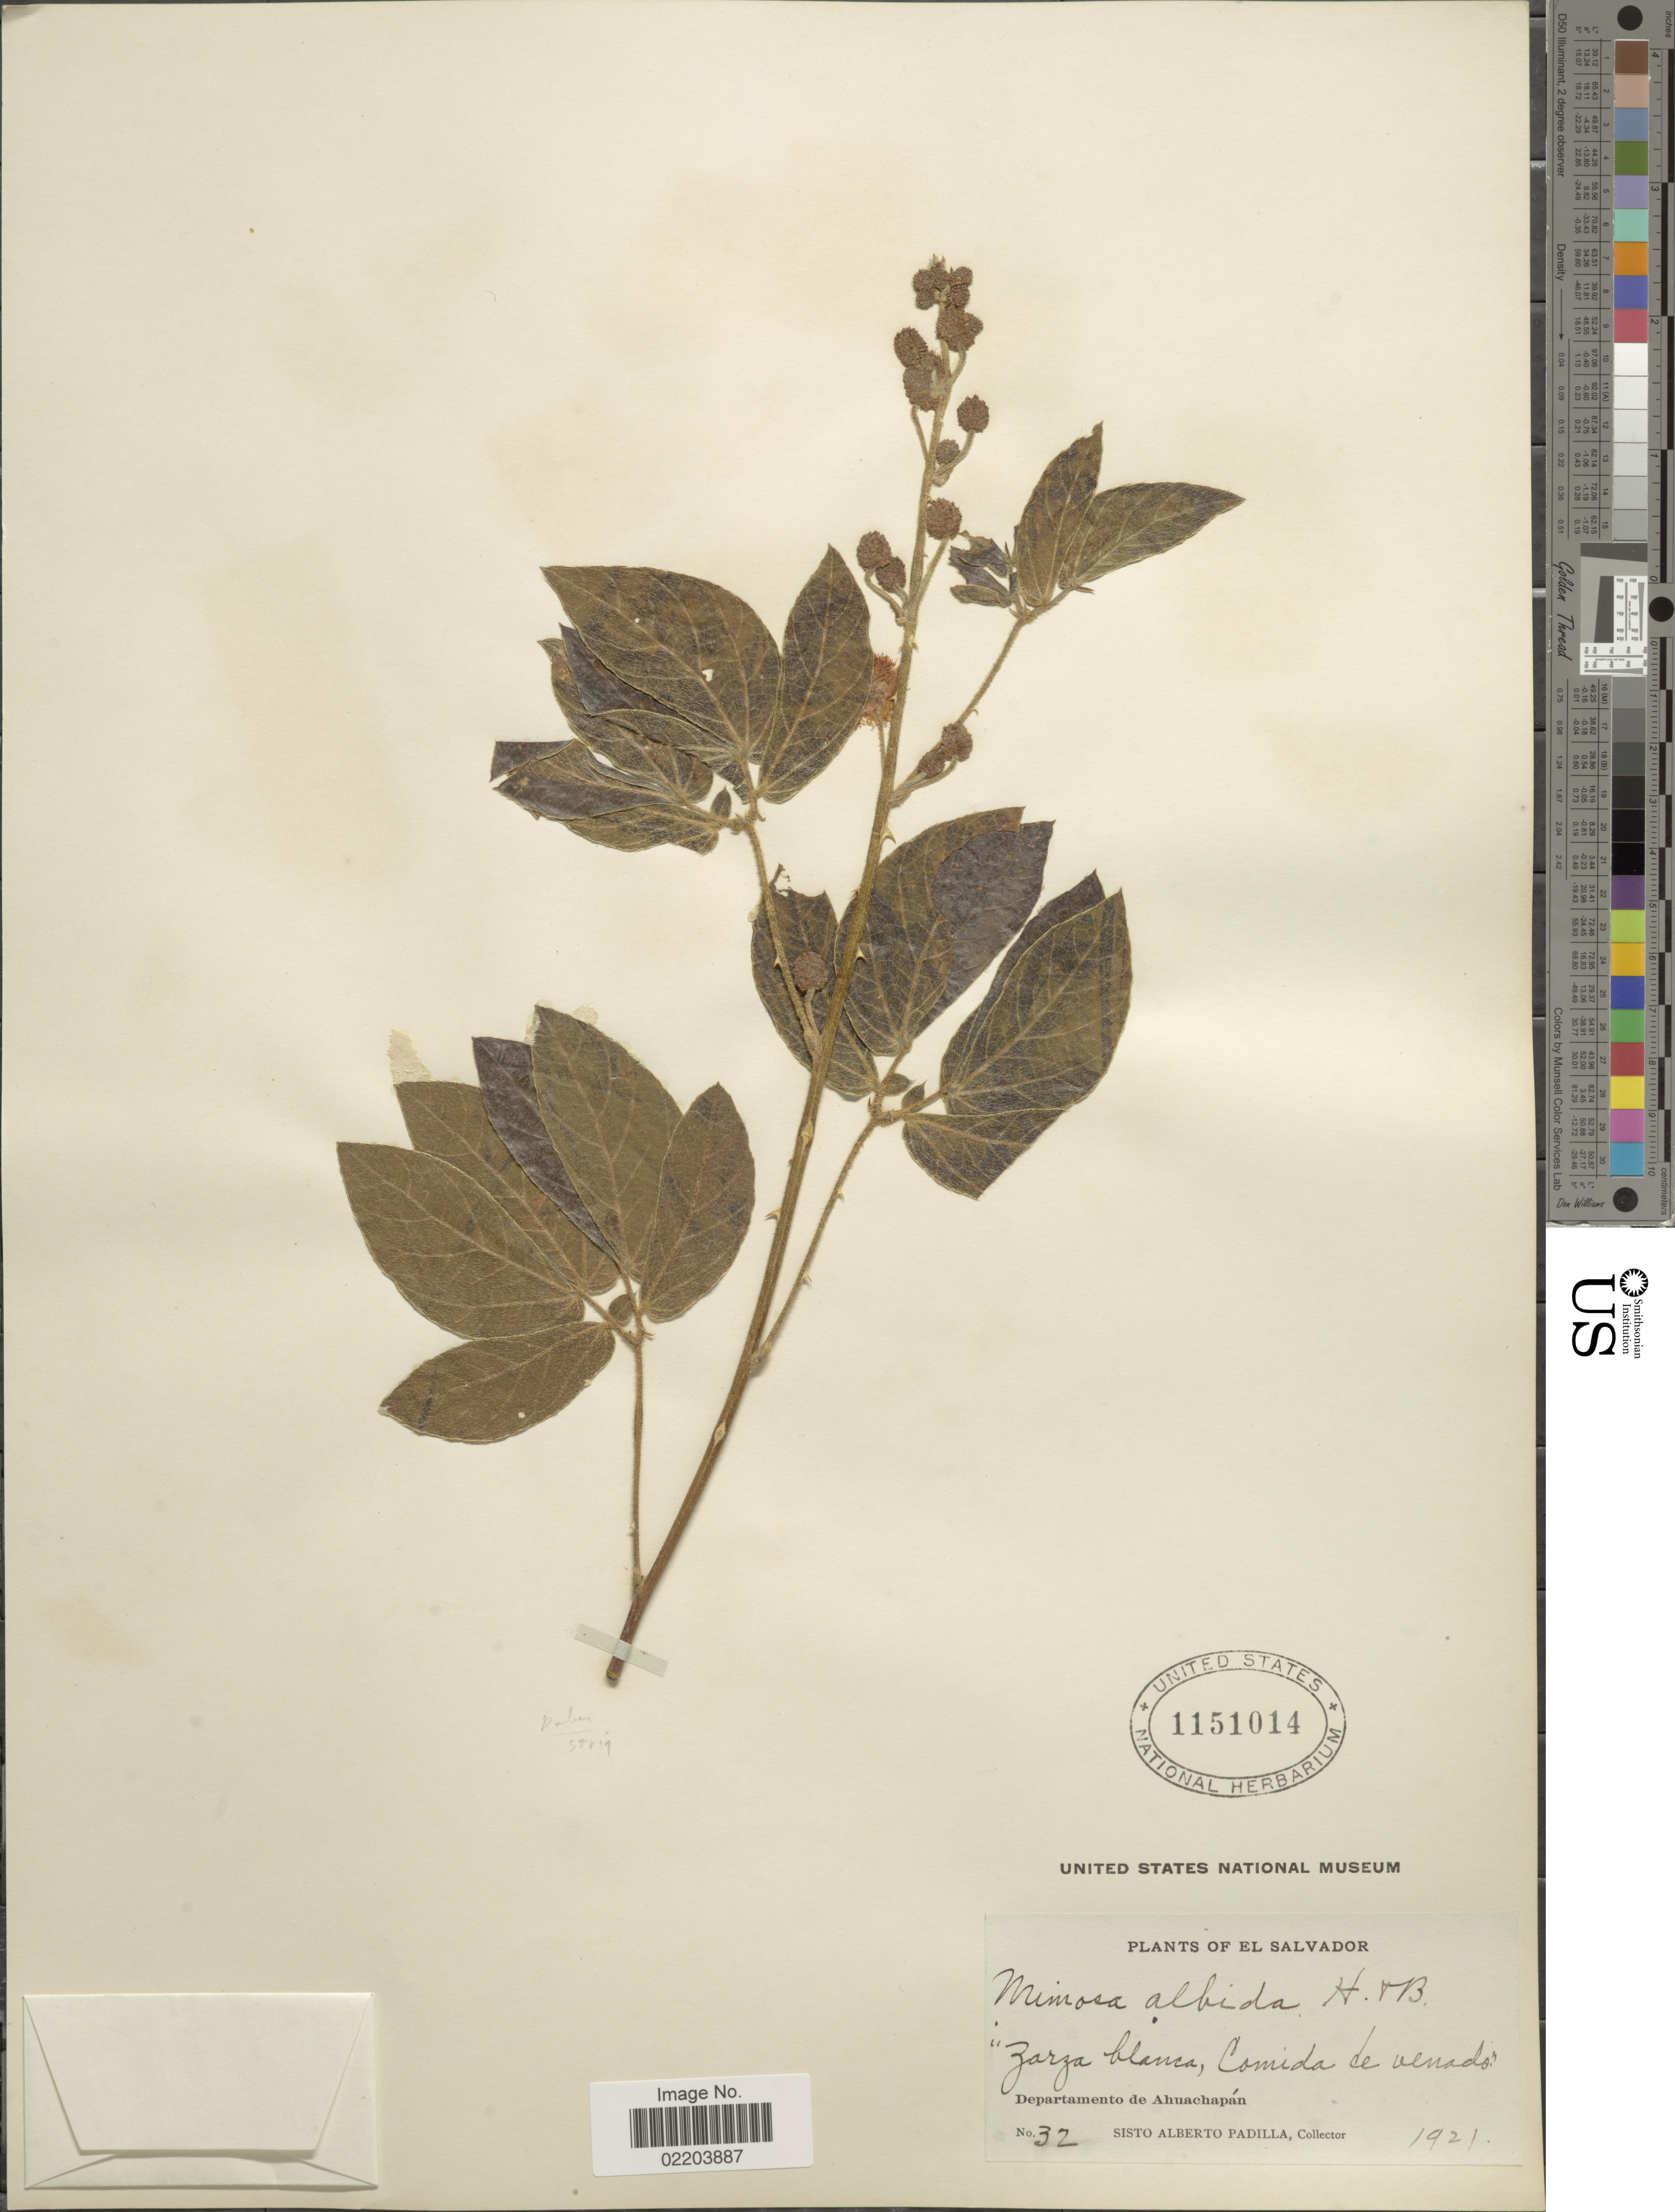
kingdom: Plantae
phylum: Tracheophyta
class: Magnoliopsida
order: Fabales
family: Fabaceae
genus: Mimosa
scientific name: Mimosa albida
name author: Humb. & Bonpl. ex Willd.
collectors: S. A. Padilla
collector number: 32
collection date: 1921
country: El Salvador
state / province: Ahuachapan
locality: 'Zarza blanca, Comida de venado', Departamento de Ahuachapán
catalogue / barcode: US 1151014